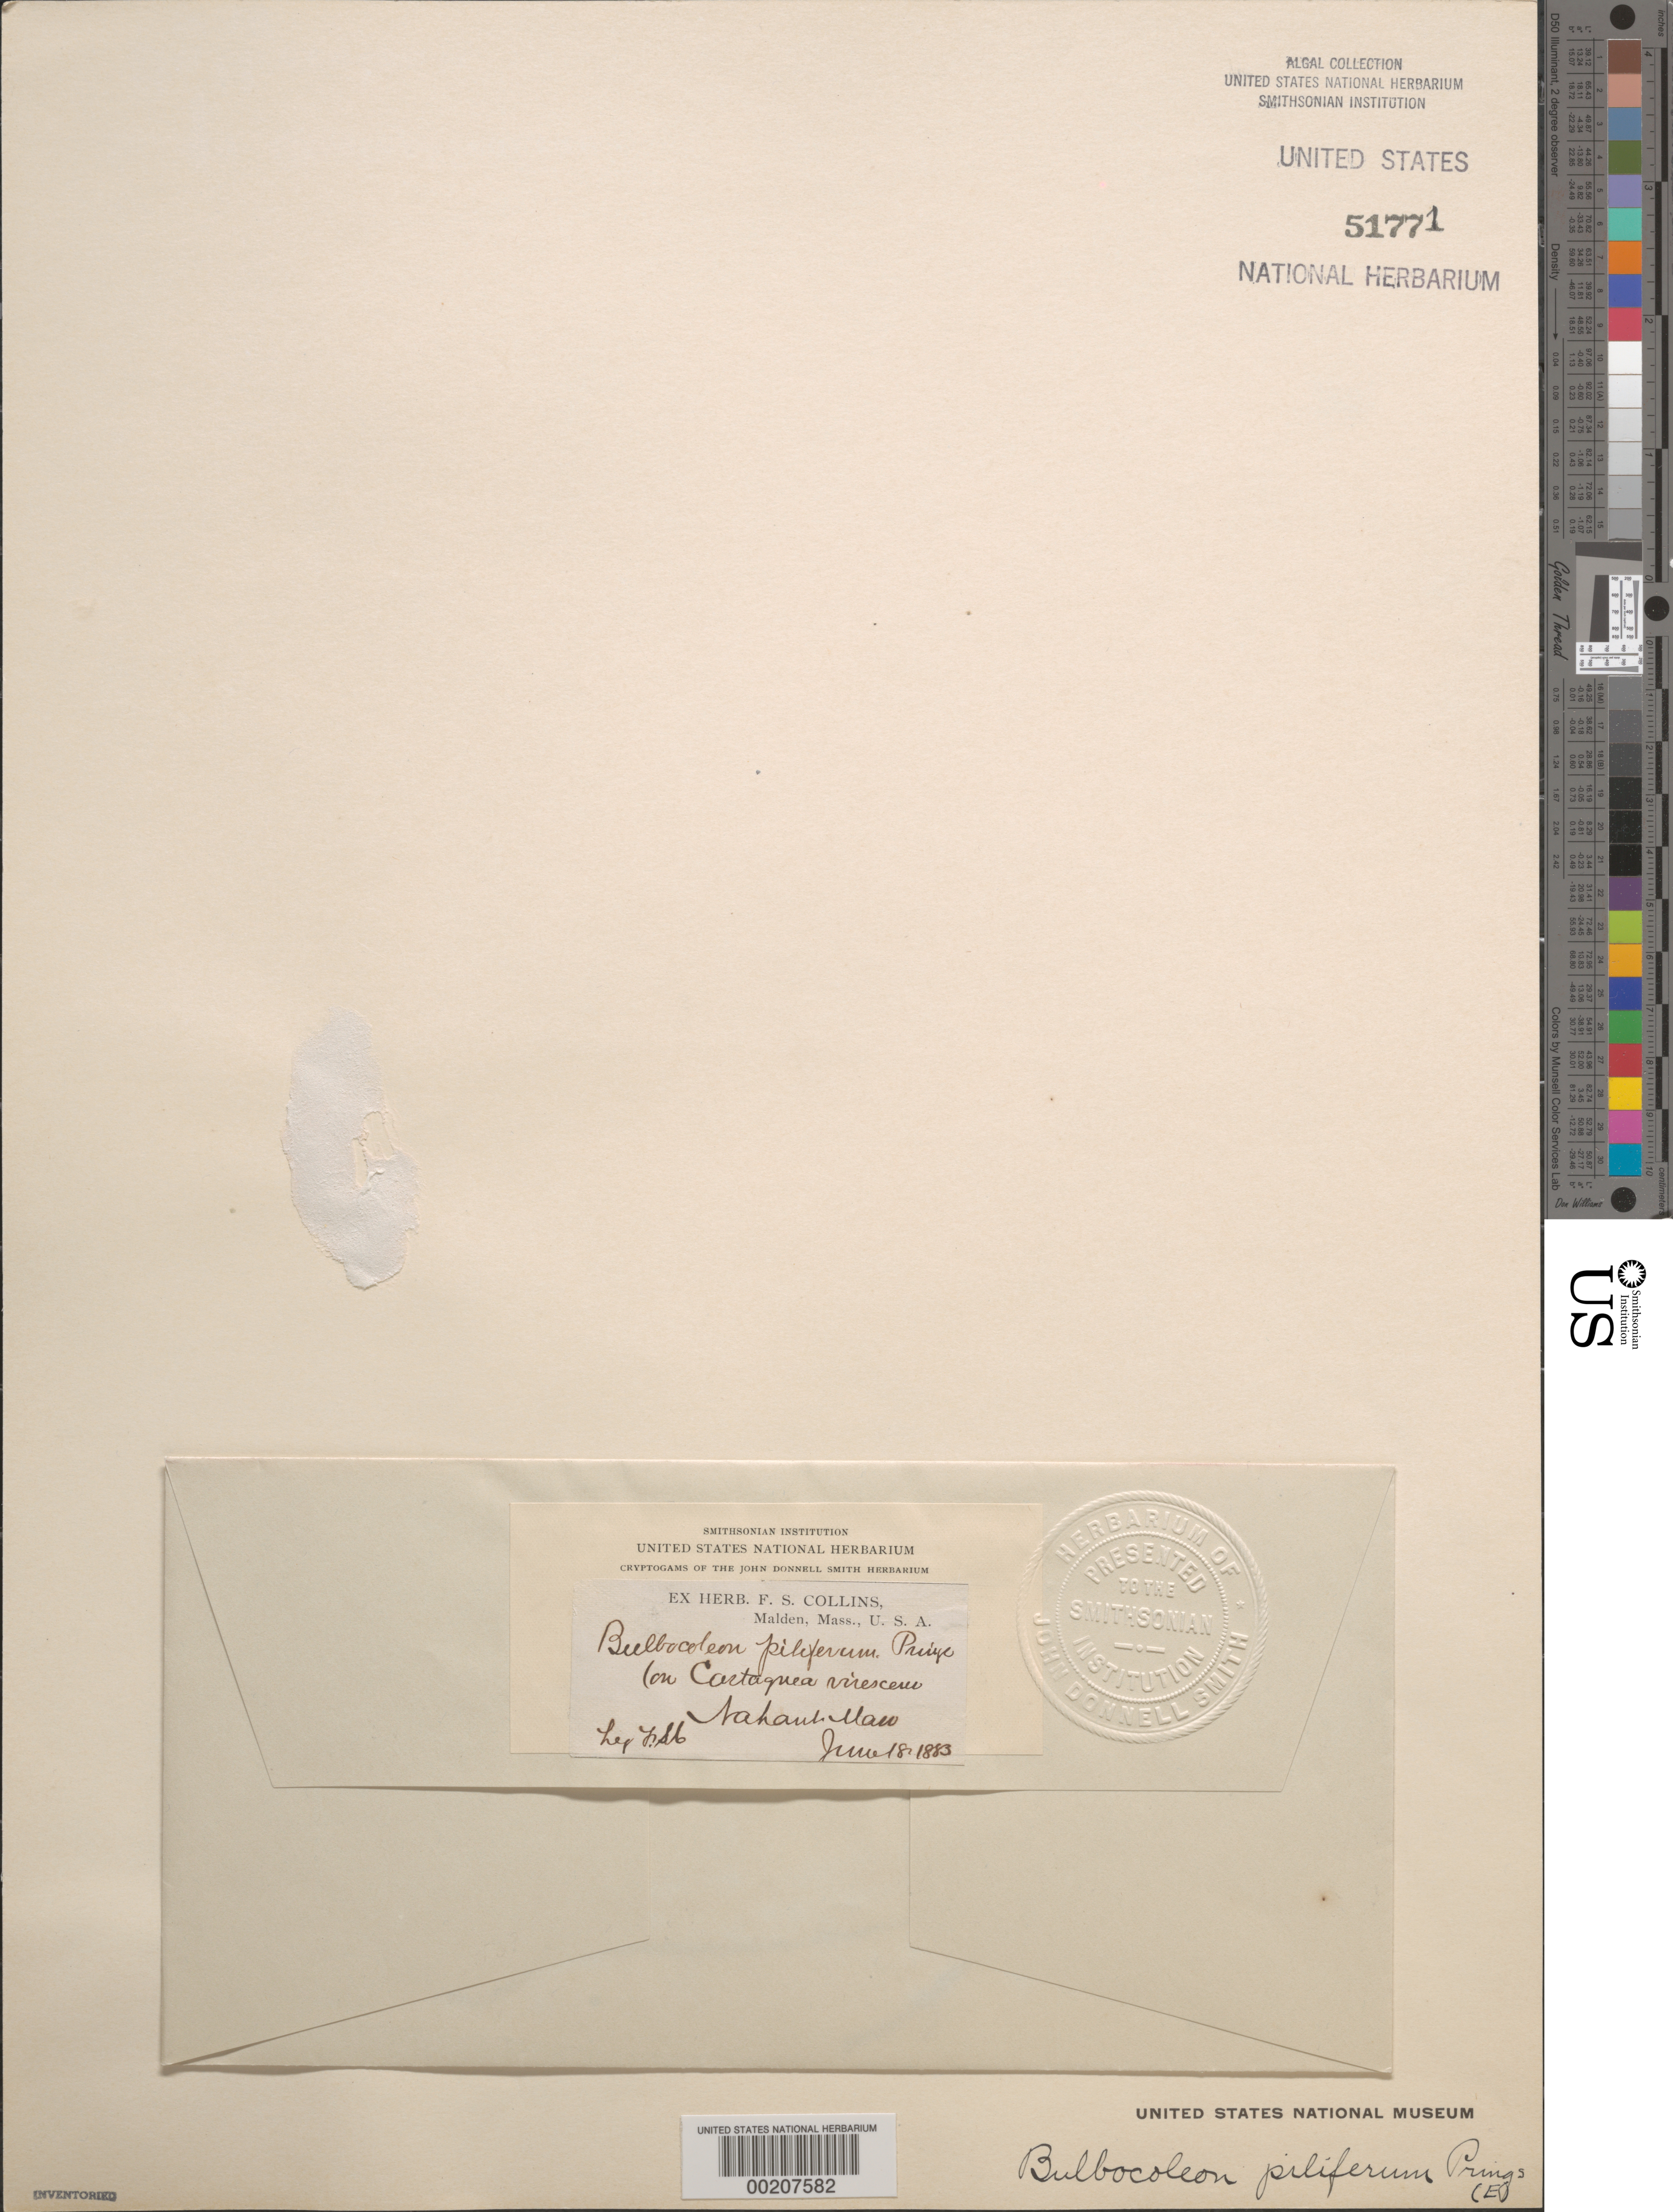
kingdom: Plantae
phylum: Chlorophyta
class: Chlorophyceae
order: Chaetophorales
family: Chaetophoraceae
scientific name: Bulbocoleon piliferum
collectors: F. Collins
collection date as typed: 18 Jun 1883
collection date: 1883-06-18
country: United States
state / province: Massachusetts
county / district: Essex County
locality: Nahant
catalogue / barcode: US 51771